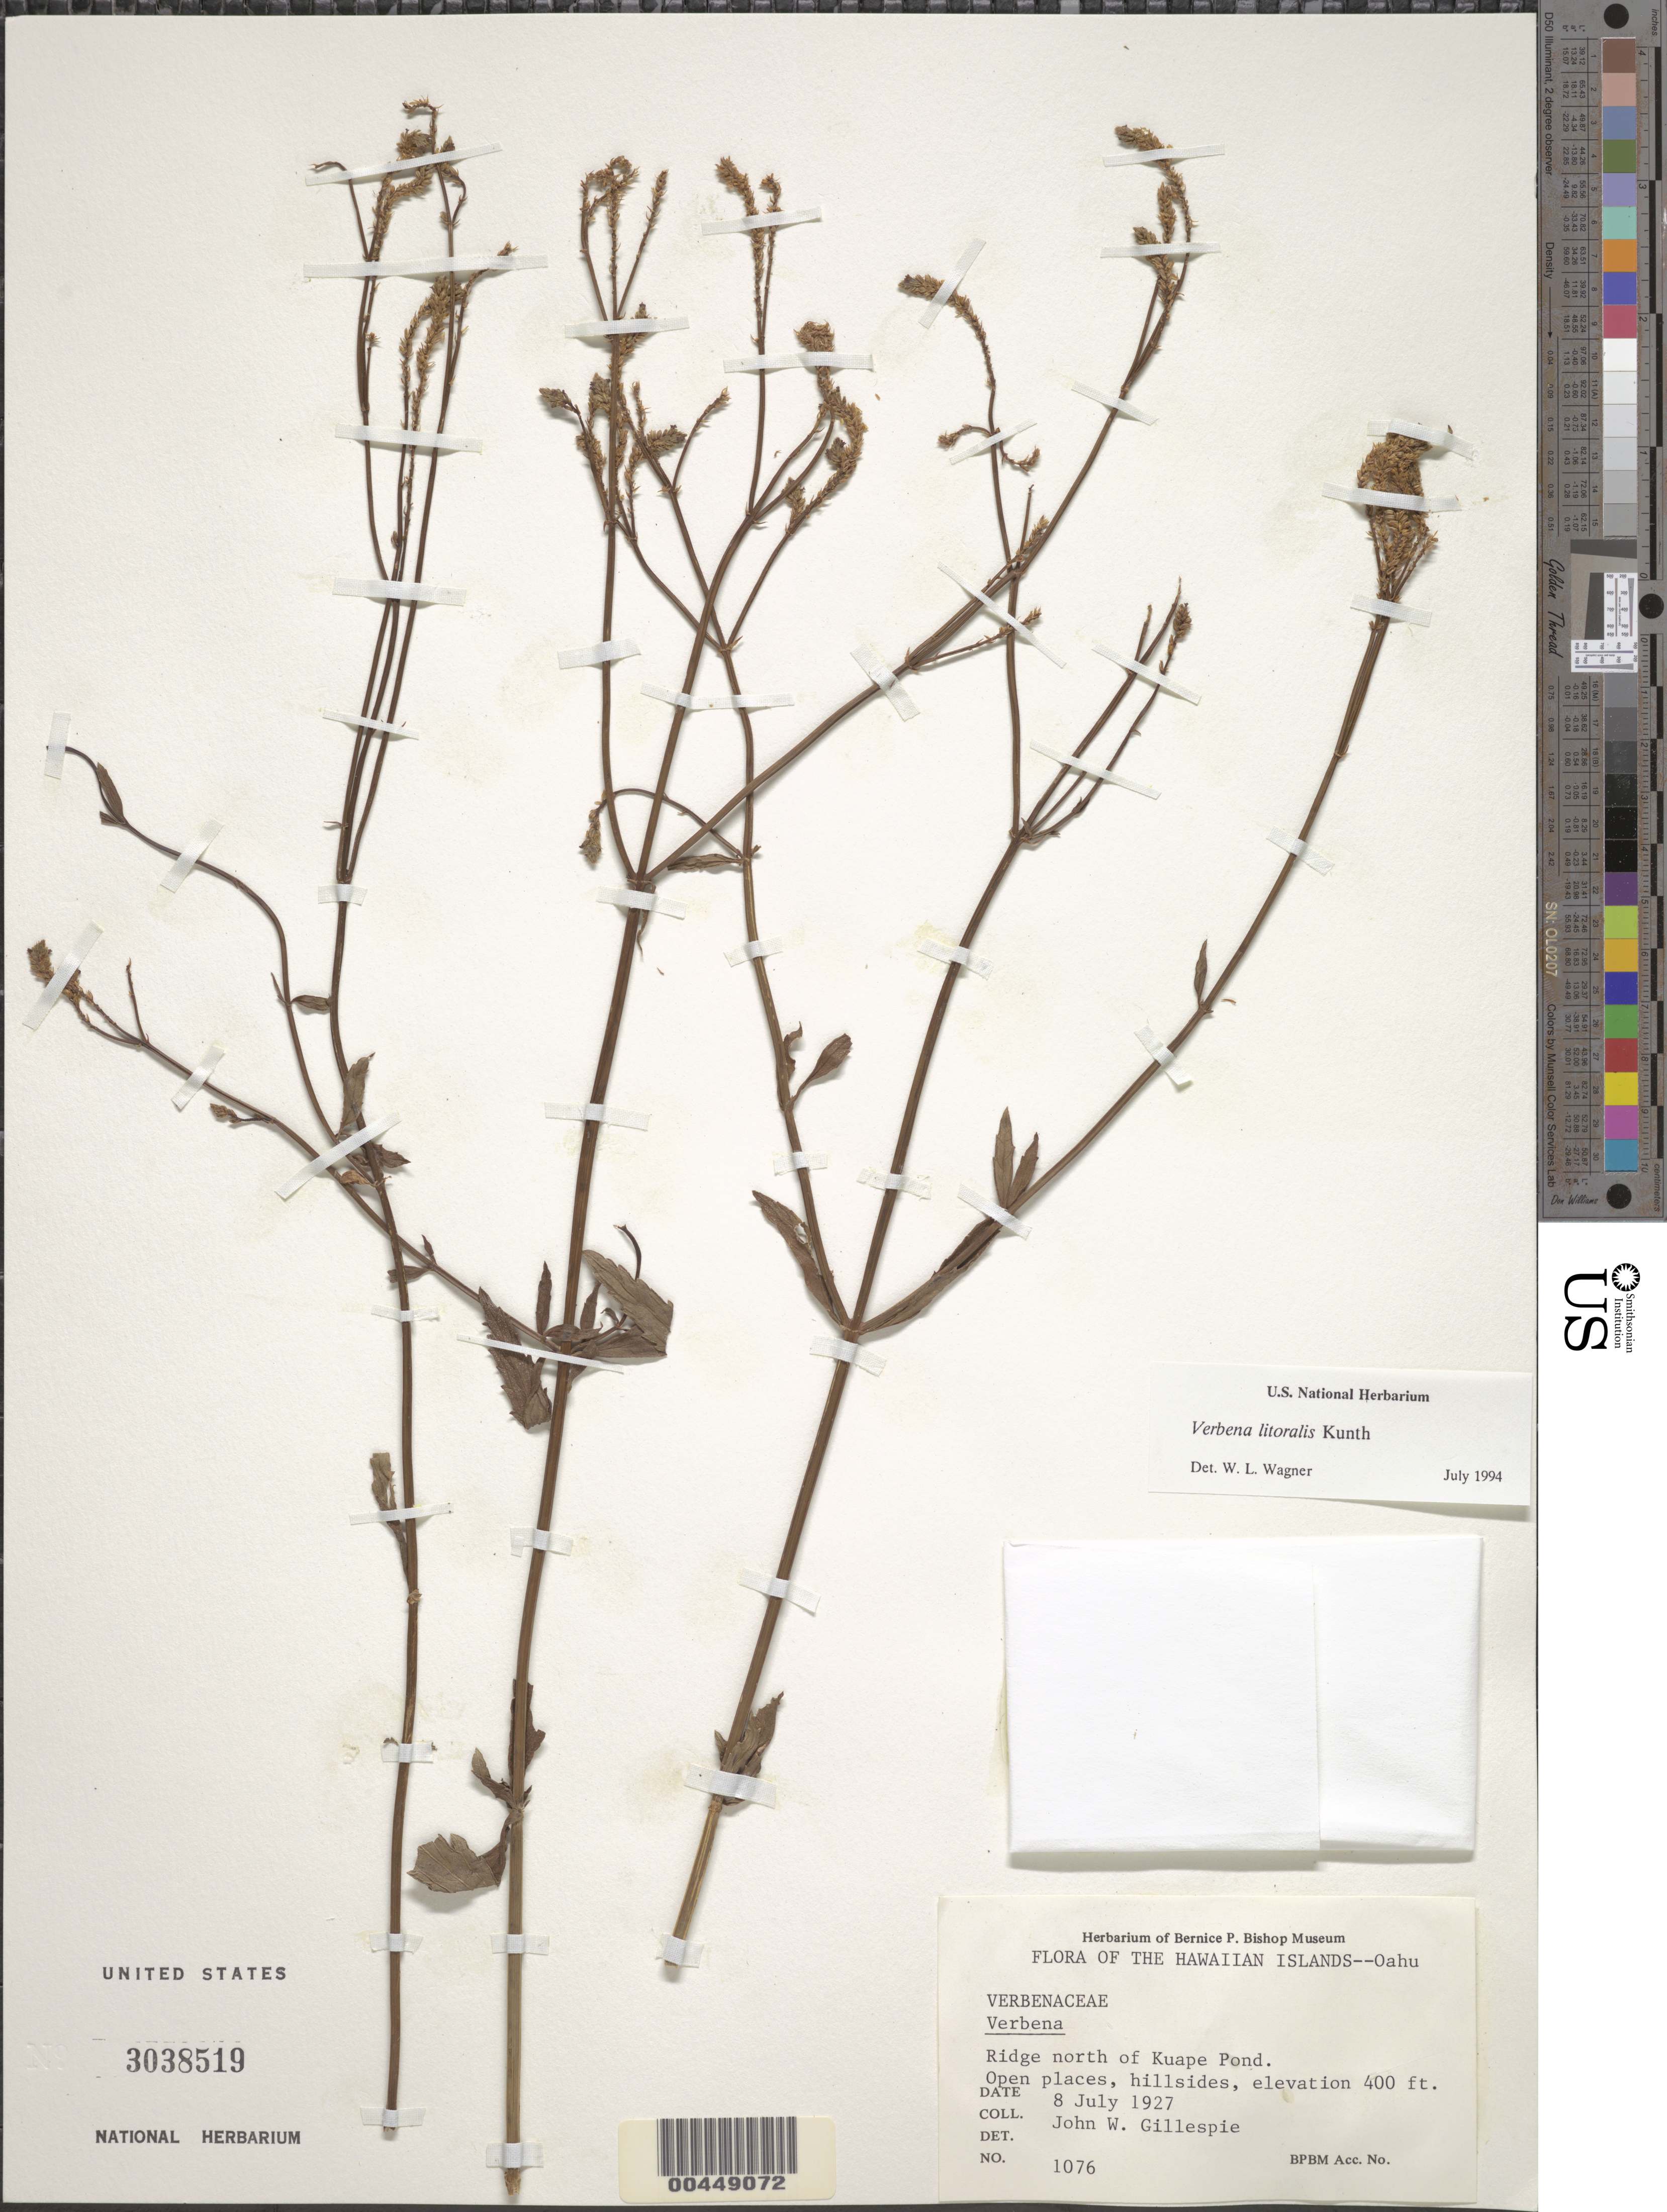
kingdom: Plantae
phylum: Tracheophyta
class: Magnoliopsida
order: Lamiales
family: Verbenaceae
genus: Verbena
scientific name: Verbena litoralis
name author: Kunth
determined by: Wagner, W. L., (BOT), Smithsonian Institution - National Museum of Natural History (UNITED STATES)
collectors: J. W. Gillespie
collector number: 1076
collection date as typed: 8 Jul 1927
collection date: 1927-07-08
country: United States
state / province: Hawaii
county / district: Honolulu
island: Oahu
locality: Ridge N of Kuape Pond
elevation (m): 122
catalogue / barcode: US 3038519